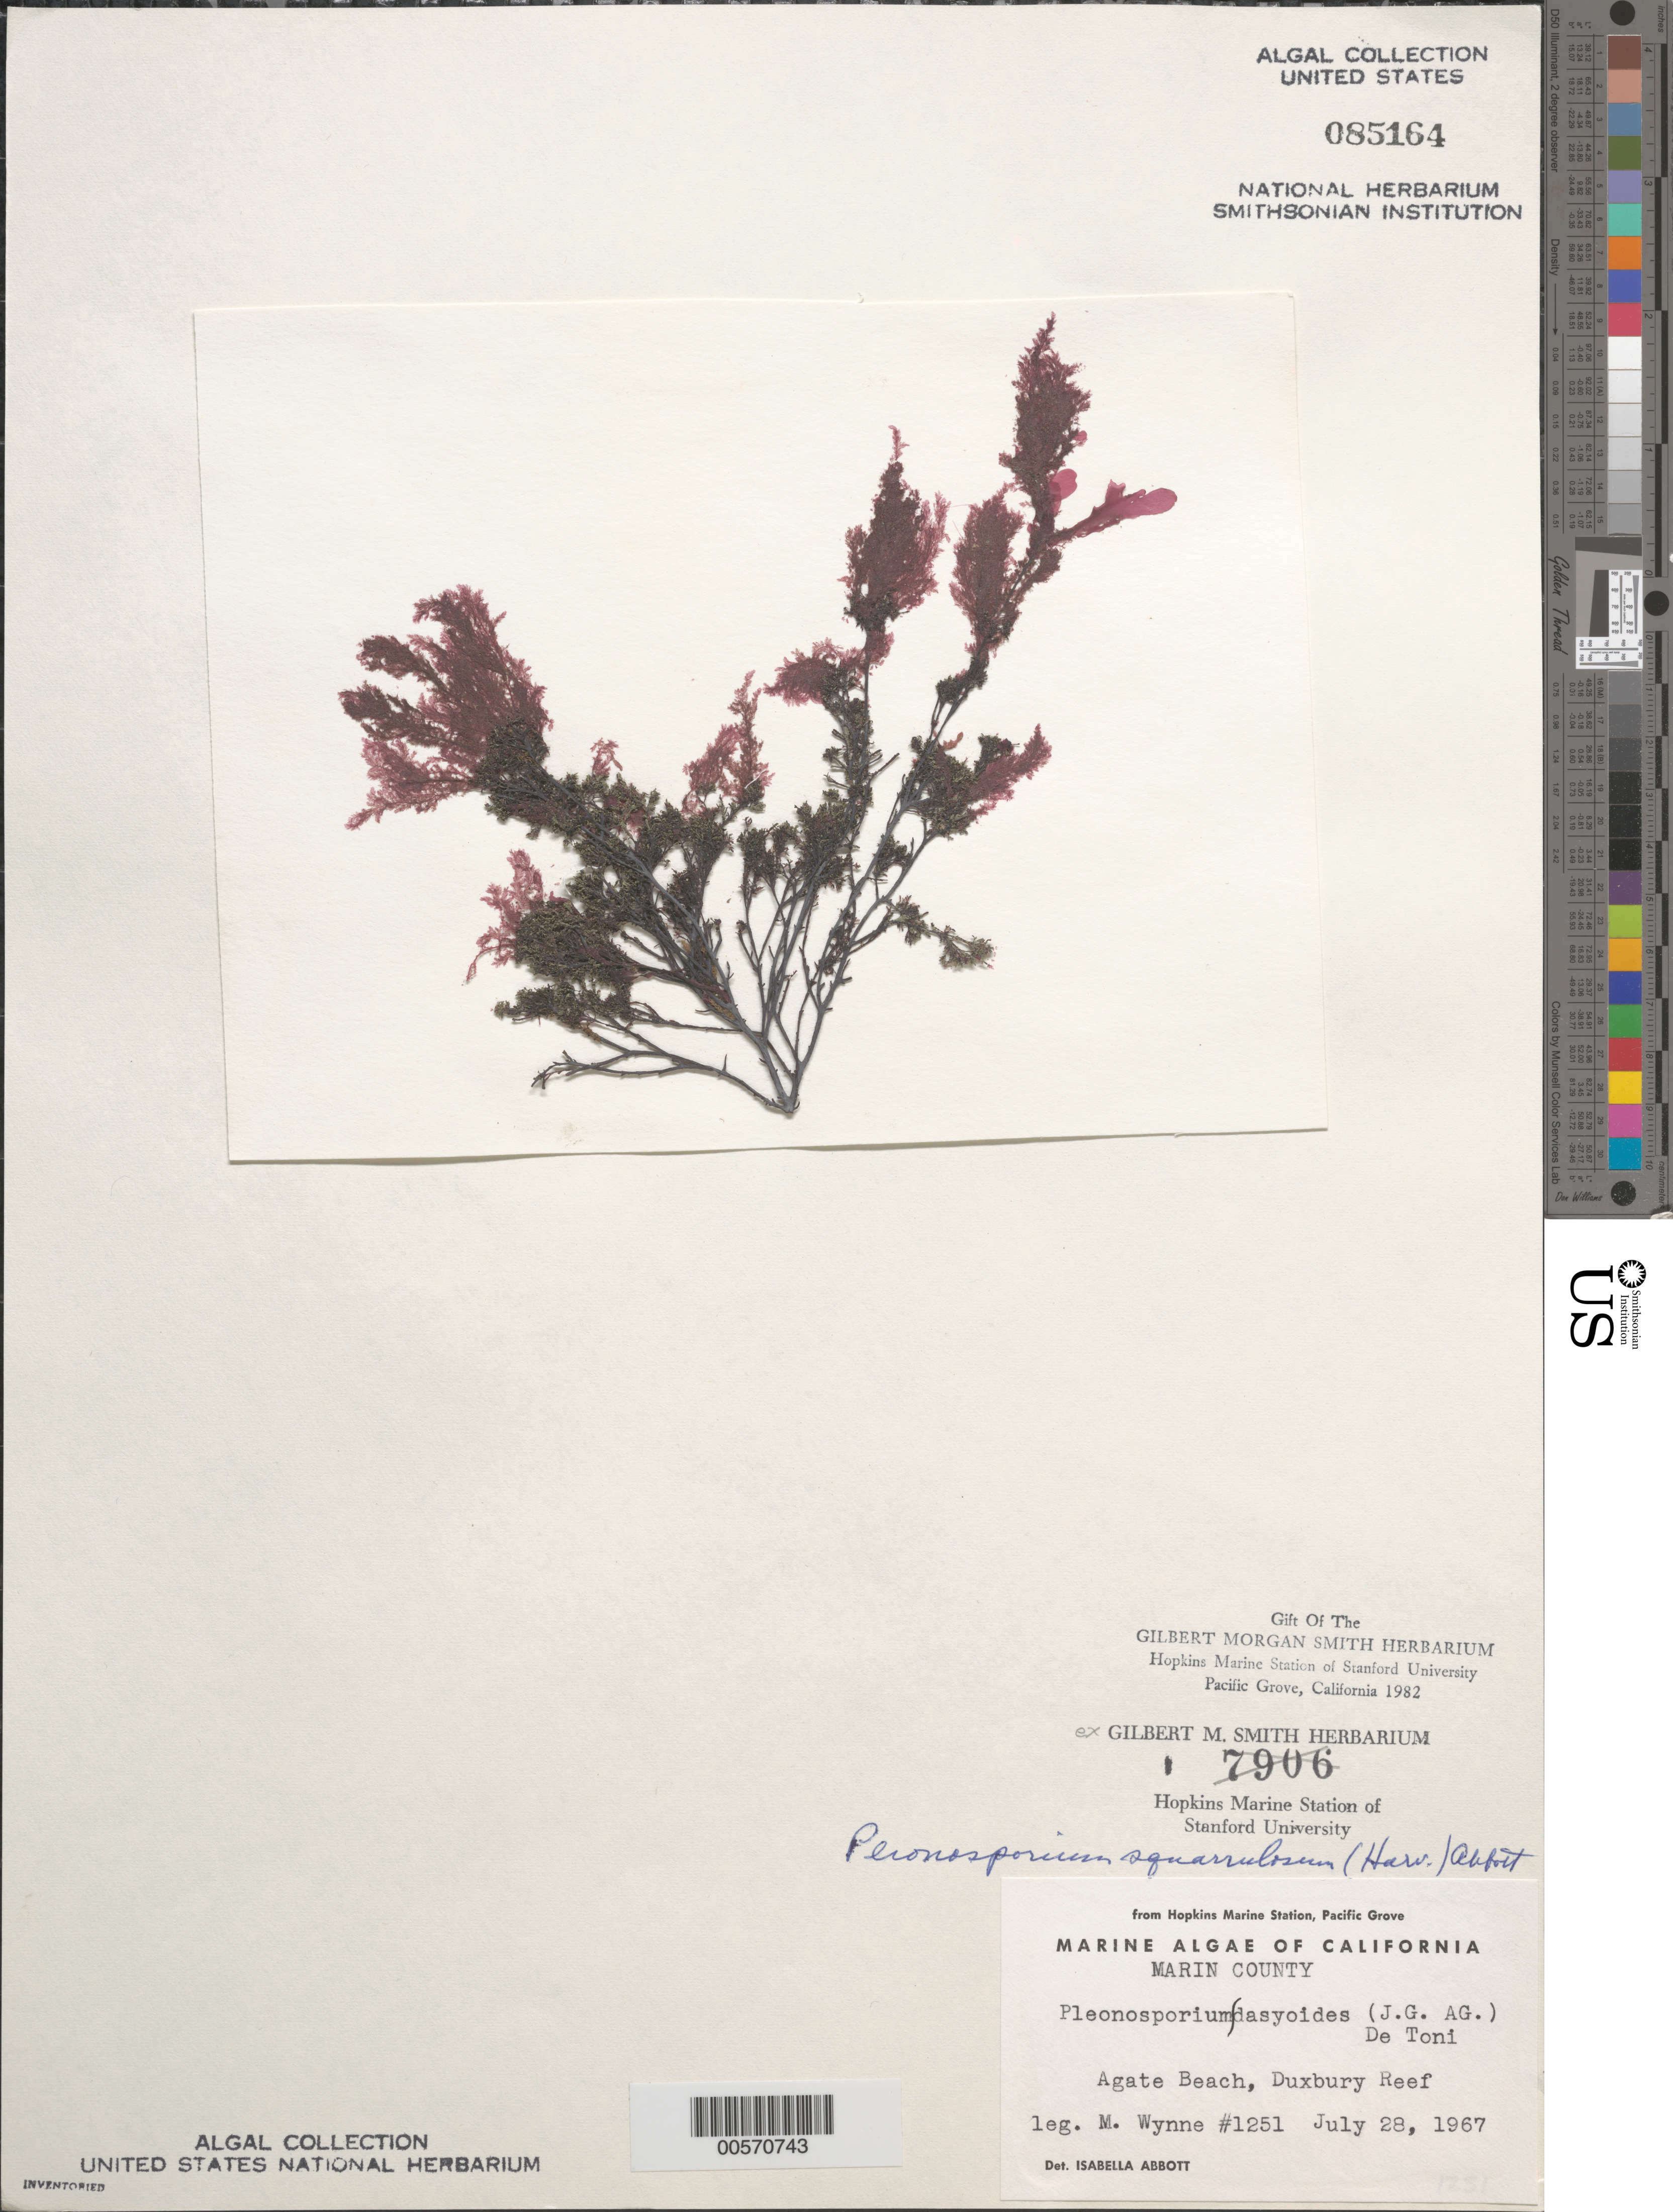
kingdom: Plantae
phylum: Rhodophyta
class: Florideophyceae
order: Ceramiales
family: Wrangeliaceae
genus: Pleonosporium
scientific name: Pleonosporium squarrulosum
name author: (Harv.) I.A. Abbott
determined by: Abbott, Isabella A.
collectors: M.J. Wynne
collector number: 1251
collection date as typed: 28 Jul 1967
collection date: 1967-07-28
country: United States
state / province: California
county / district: Marin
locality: Agate Beach, Duxbury Reef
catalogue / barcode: US 85164